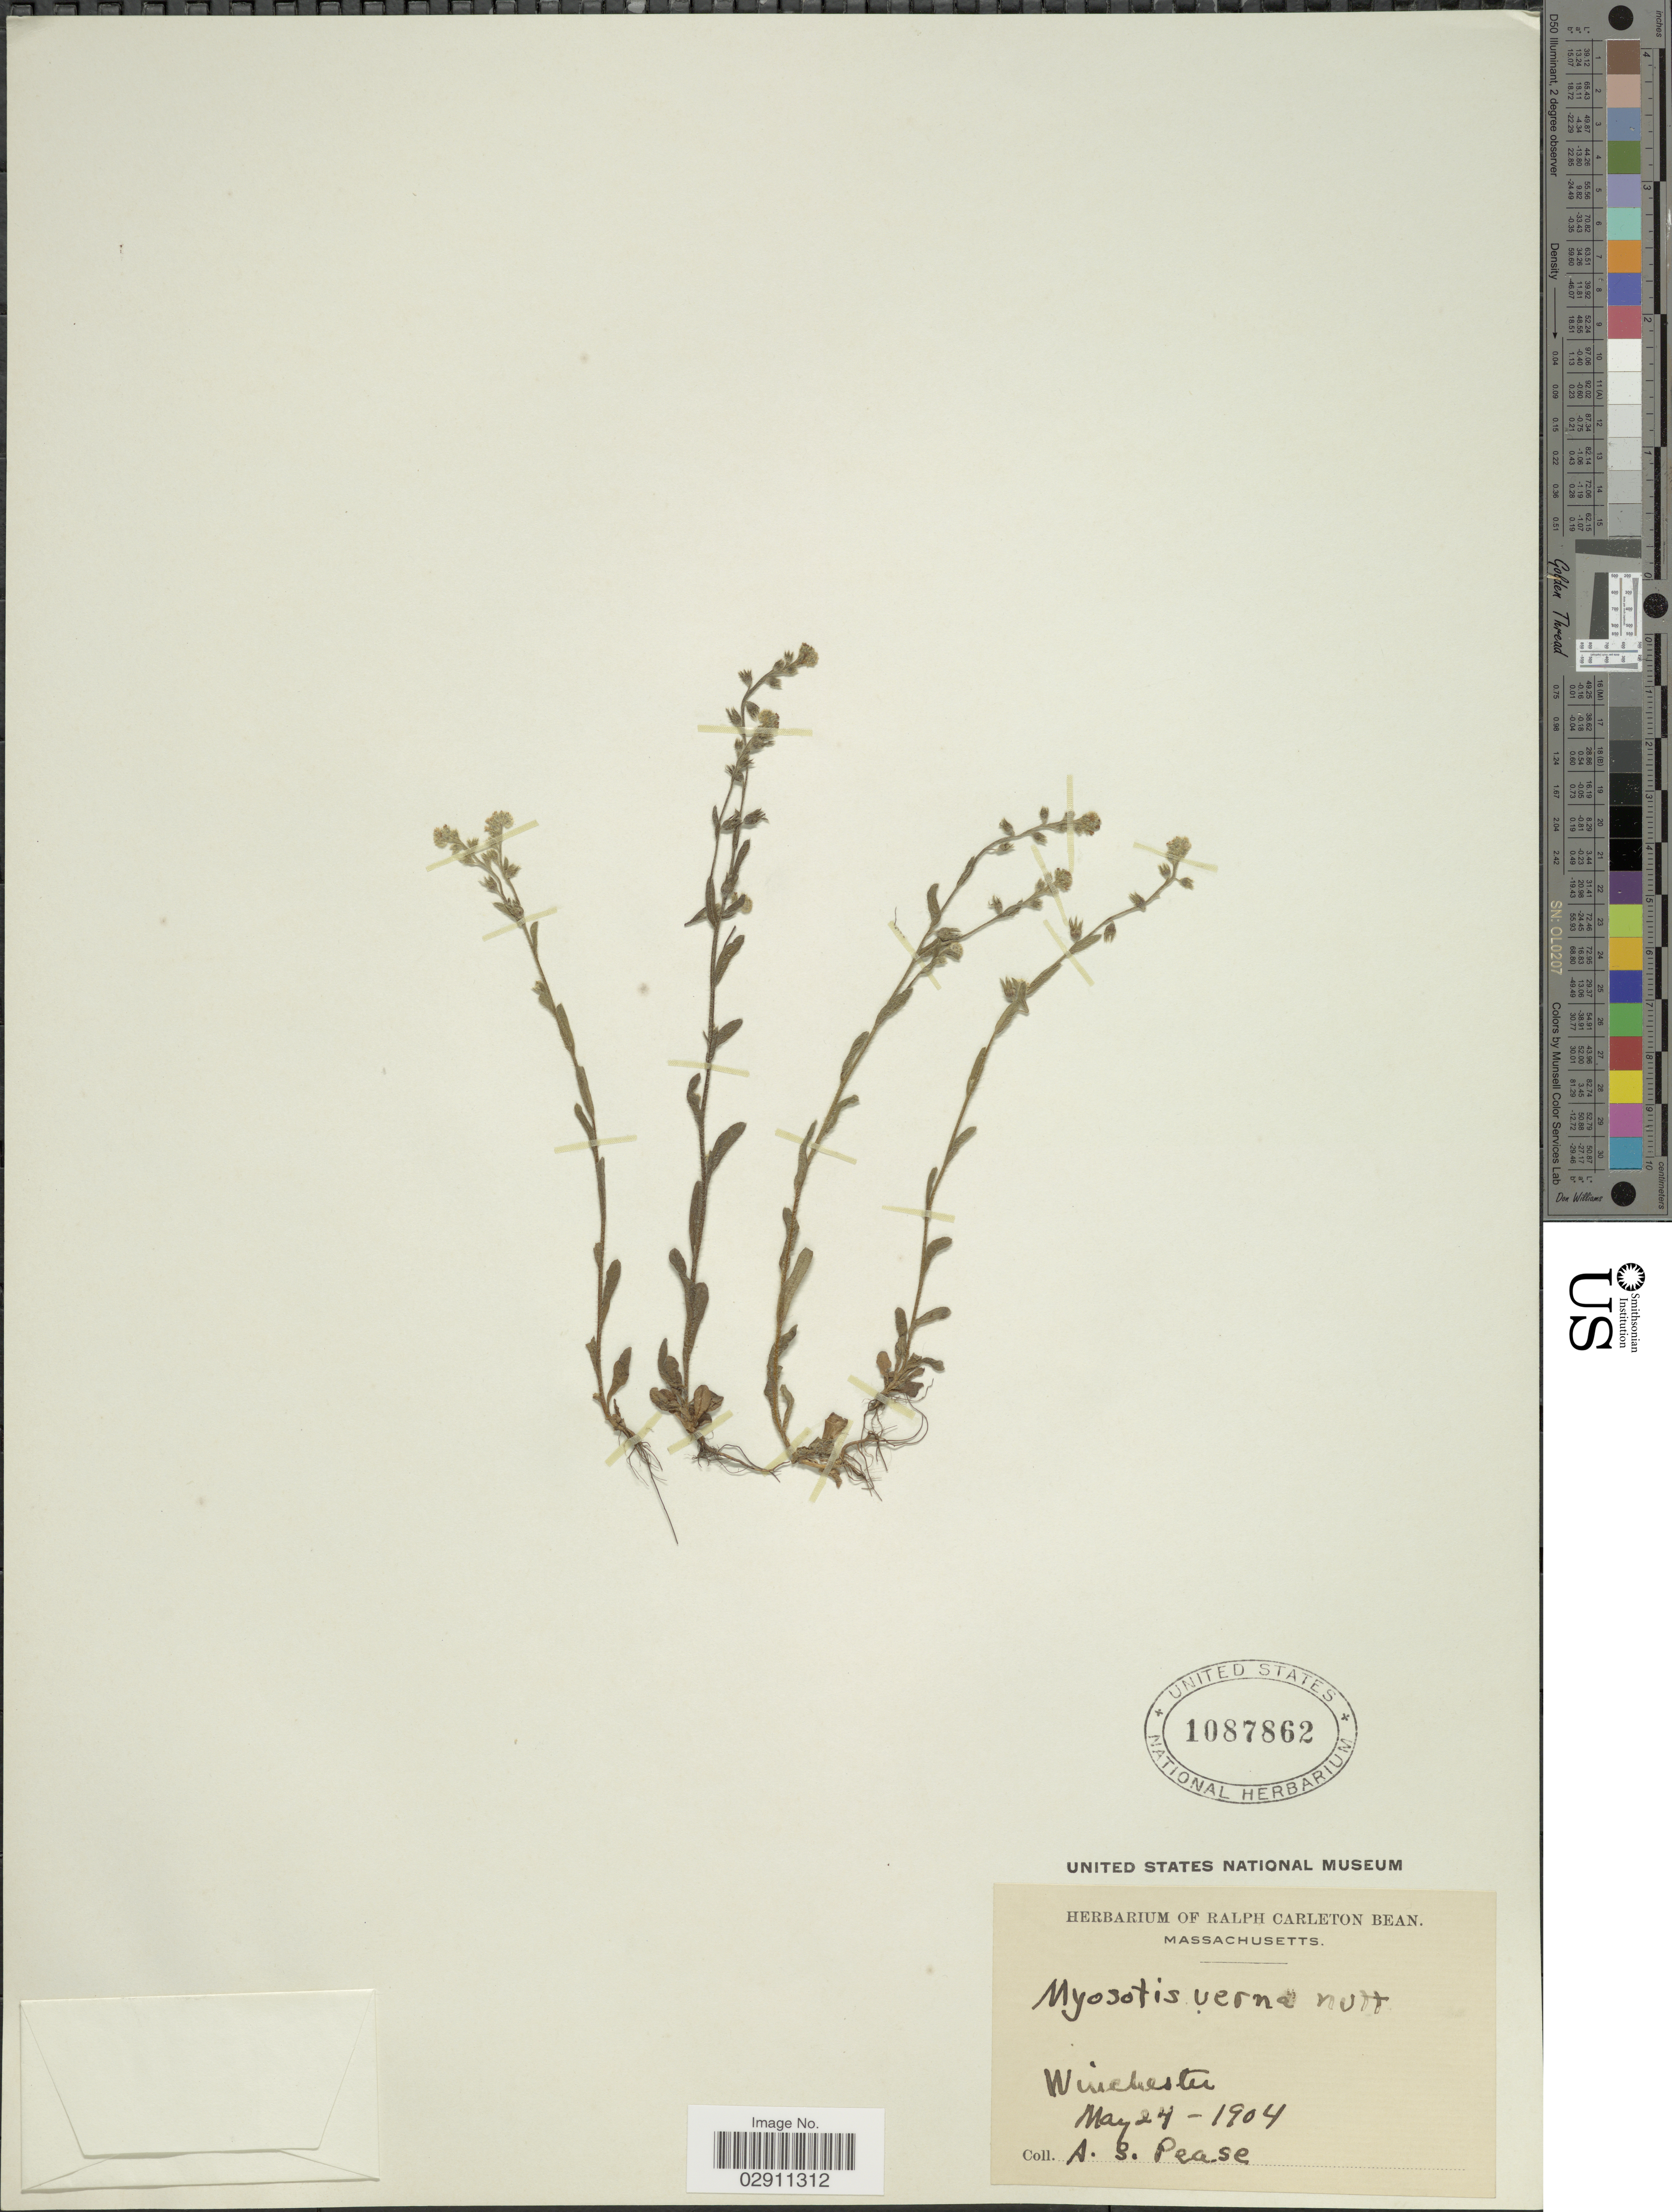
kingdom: Plantae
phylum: Tracheophyta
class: Magnoliopsida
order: Boraginales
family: Boraginaceae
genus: Myosotis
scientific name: Myosotis verna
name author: Nutt.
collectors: A. S. Pease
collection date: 1904-05-24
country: United States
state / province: Massachusetts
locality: Winchester.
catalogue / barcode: US 1087862